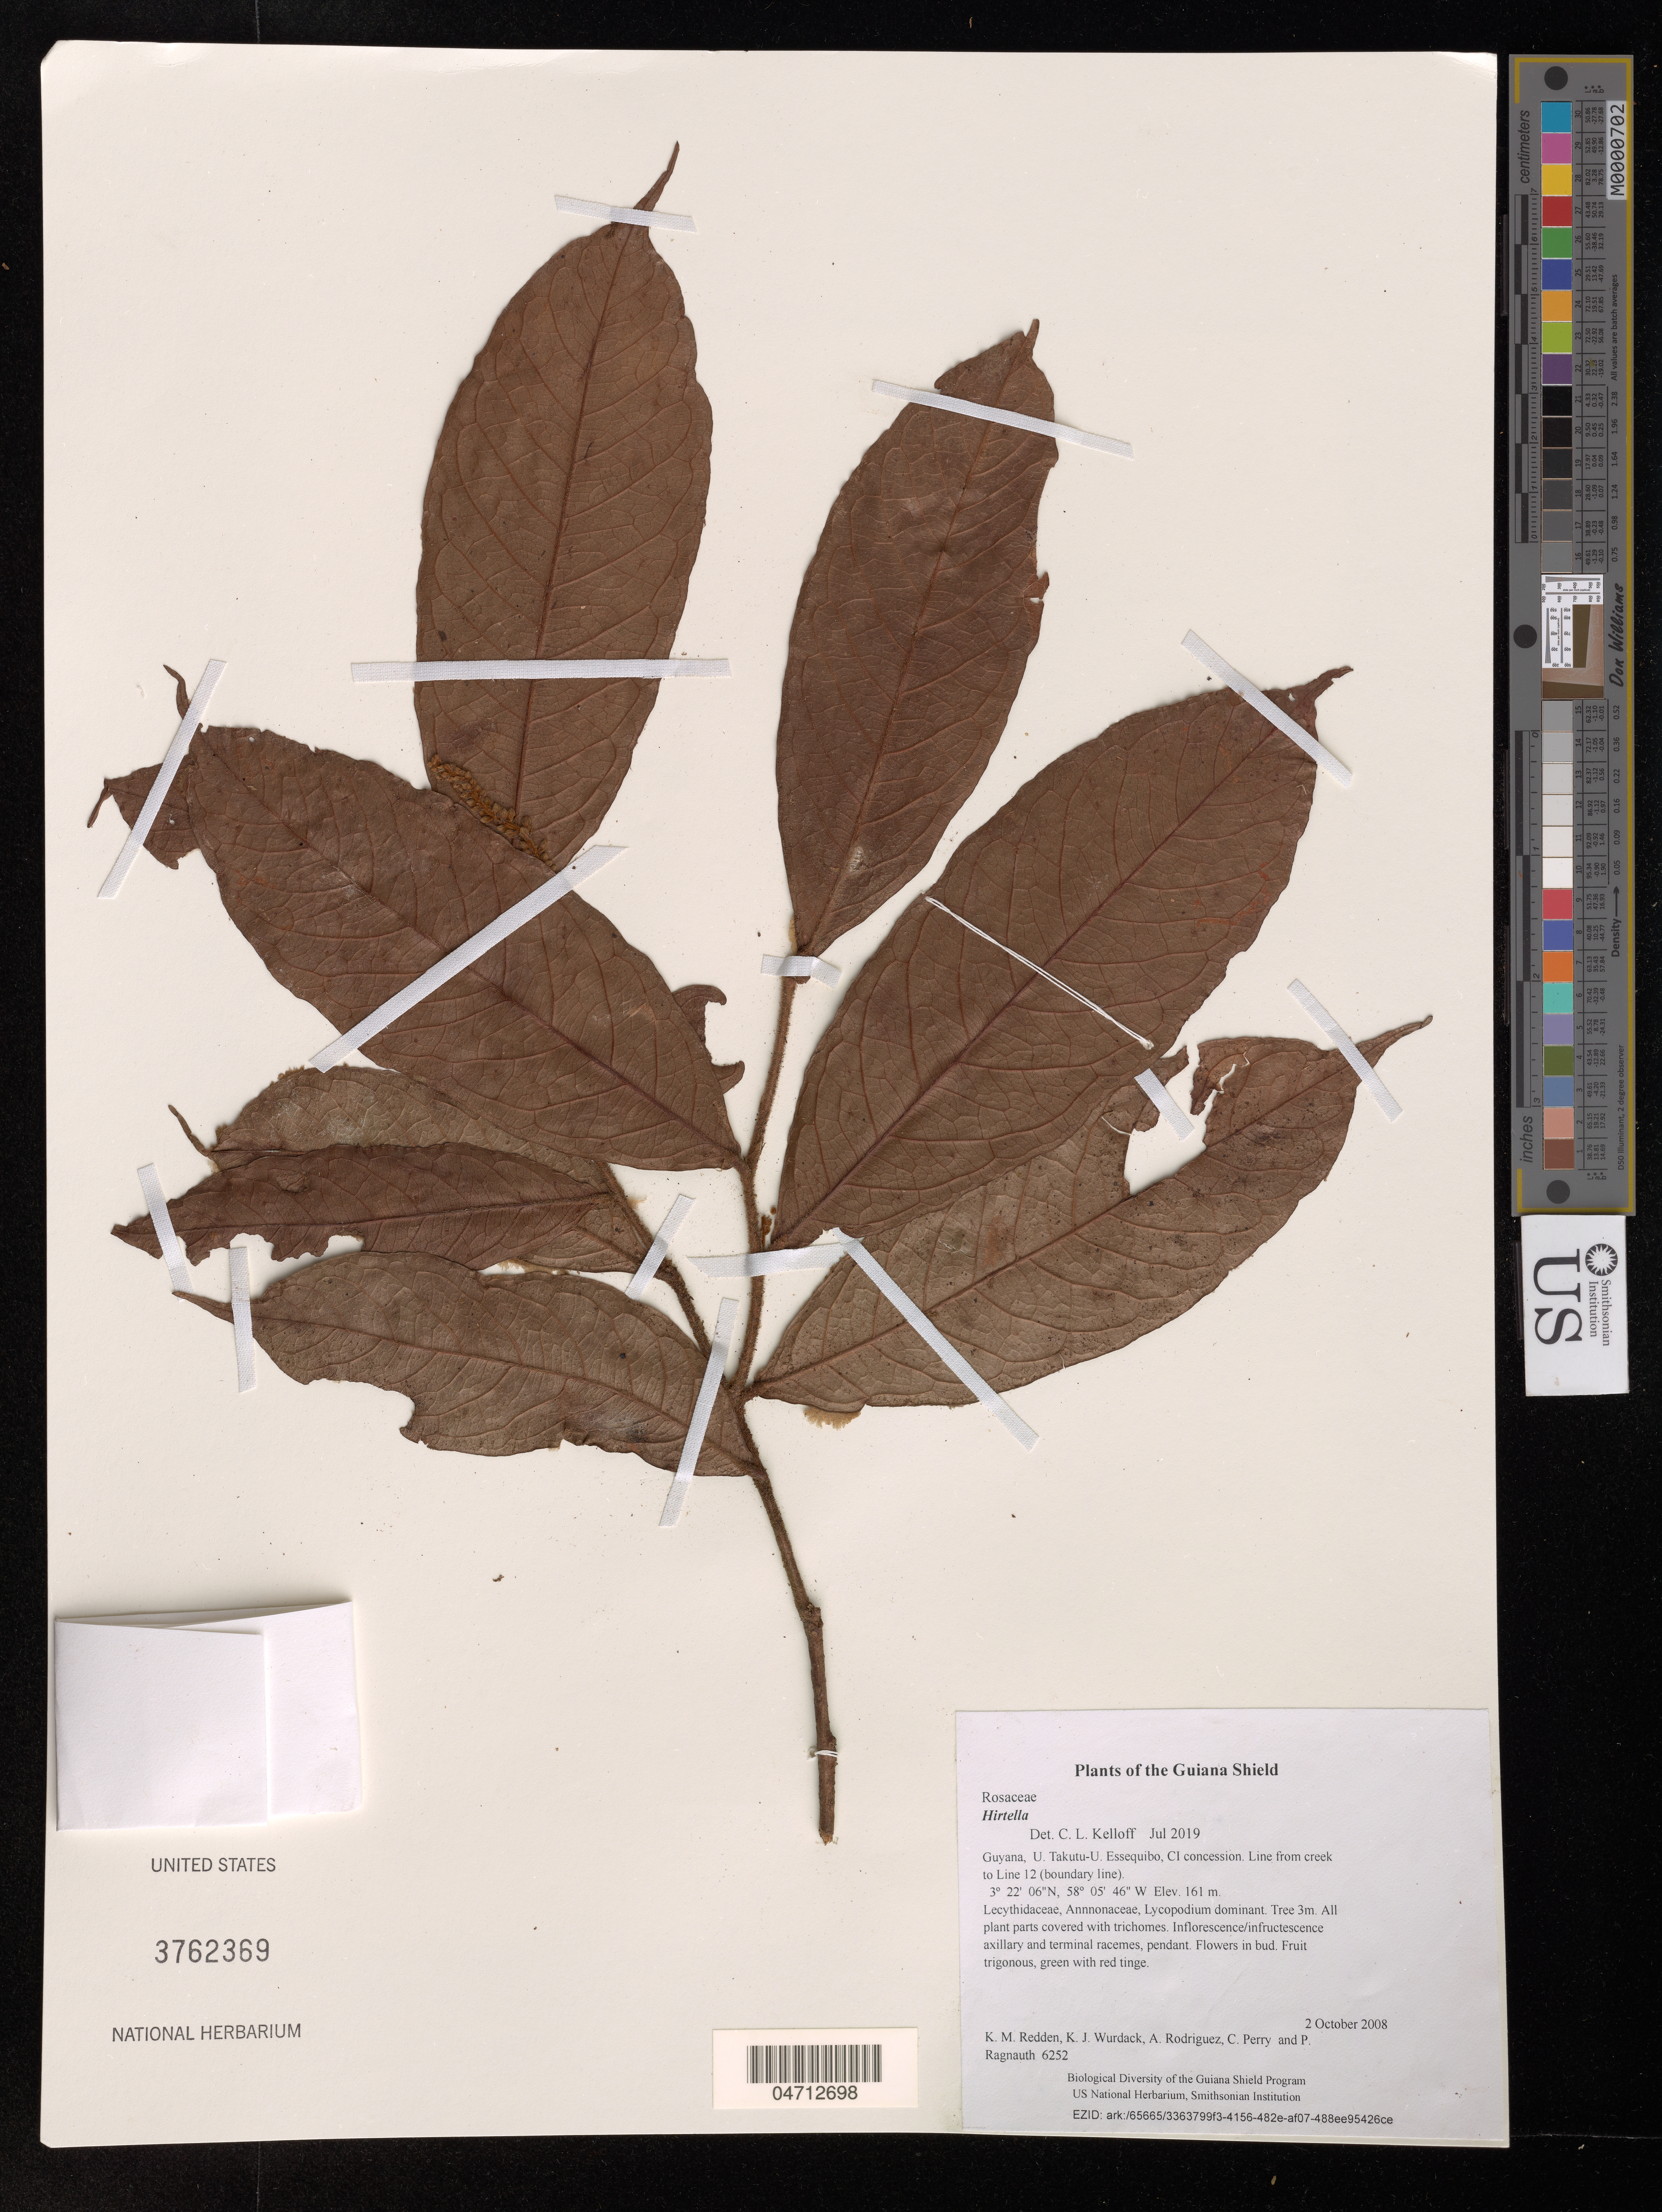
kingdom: Plantae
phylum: Tracheophyta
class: Magnoliopsida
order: Malpighiales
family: Chrysobalanaceae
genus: Hirtella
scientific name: Hirtella sp.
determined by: Kelloff, C. L.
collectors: K. M. Redden, K. Wurdack, A. Rodriguez, C. Perry & P. Ragnauth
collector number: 6252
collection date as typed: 2 October 2008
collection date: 2008-10-02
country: Guyana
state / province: U. Takutu-U. Essequibo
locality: CI concession. Line from creek to Line 12 (boundary line)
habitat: Lecythidaceae, Annnonaceae, Lycopodium dominant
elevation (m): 161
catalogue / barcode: US 3762369